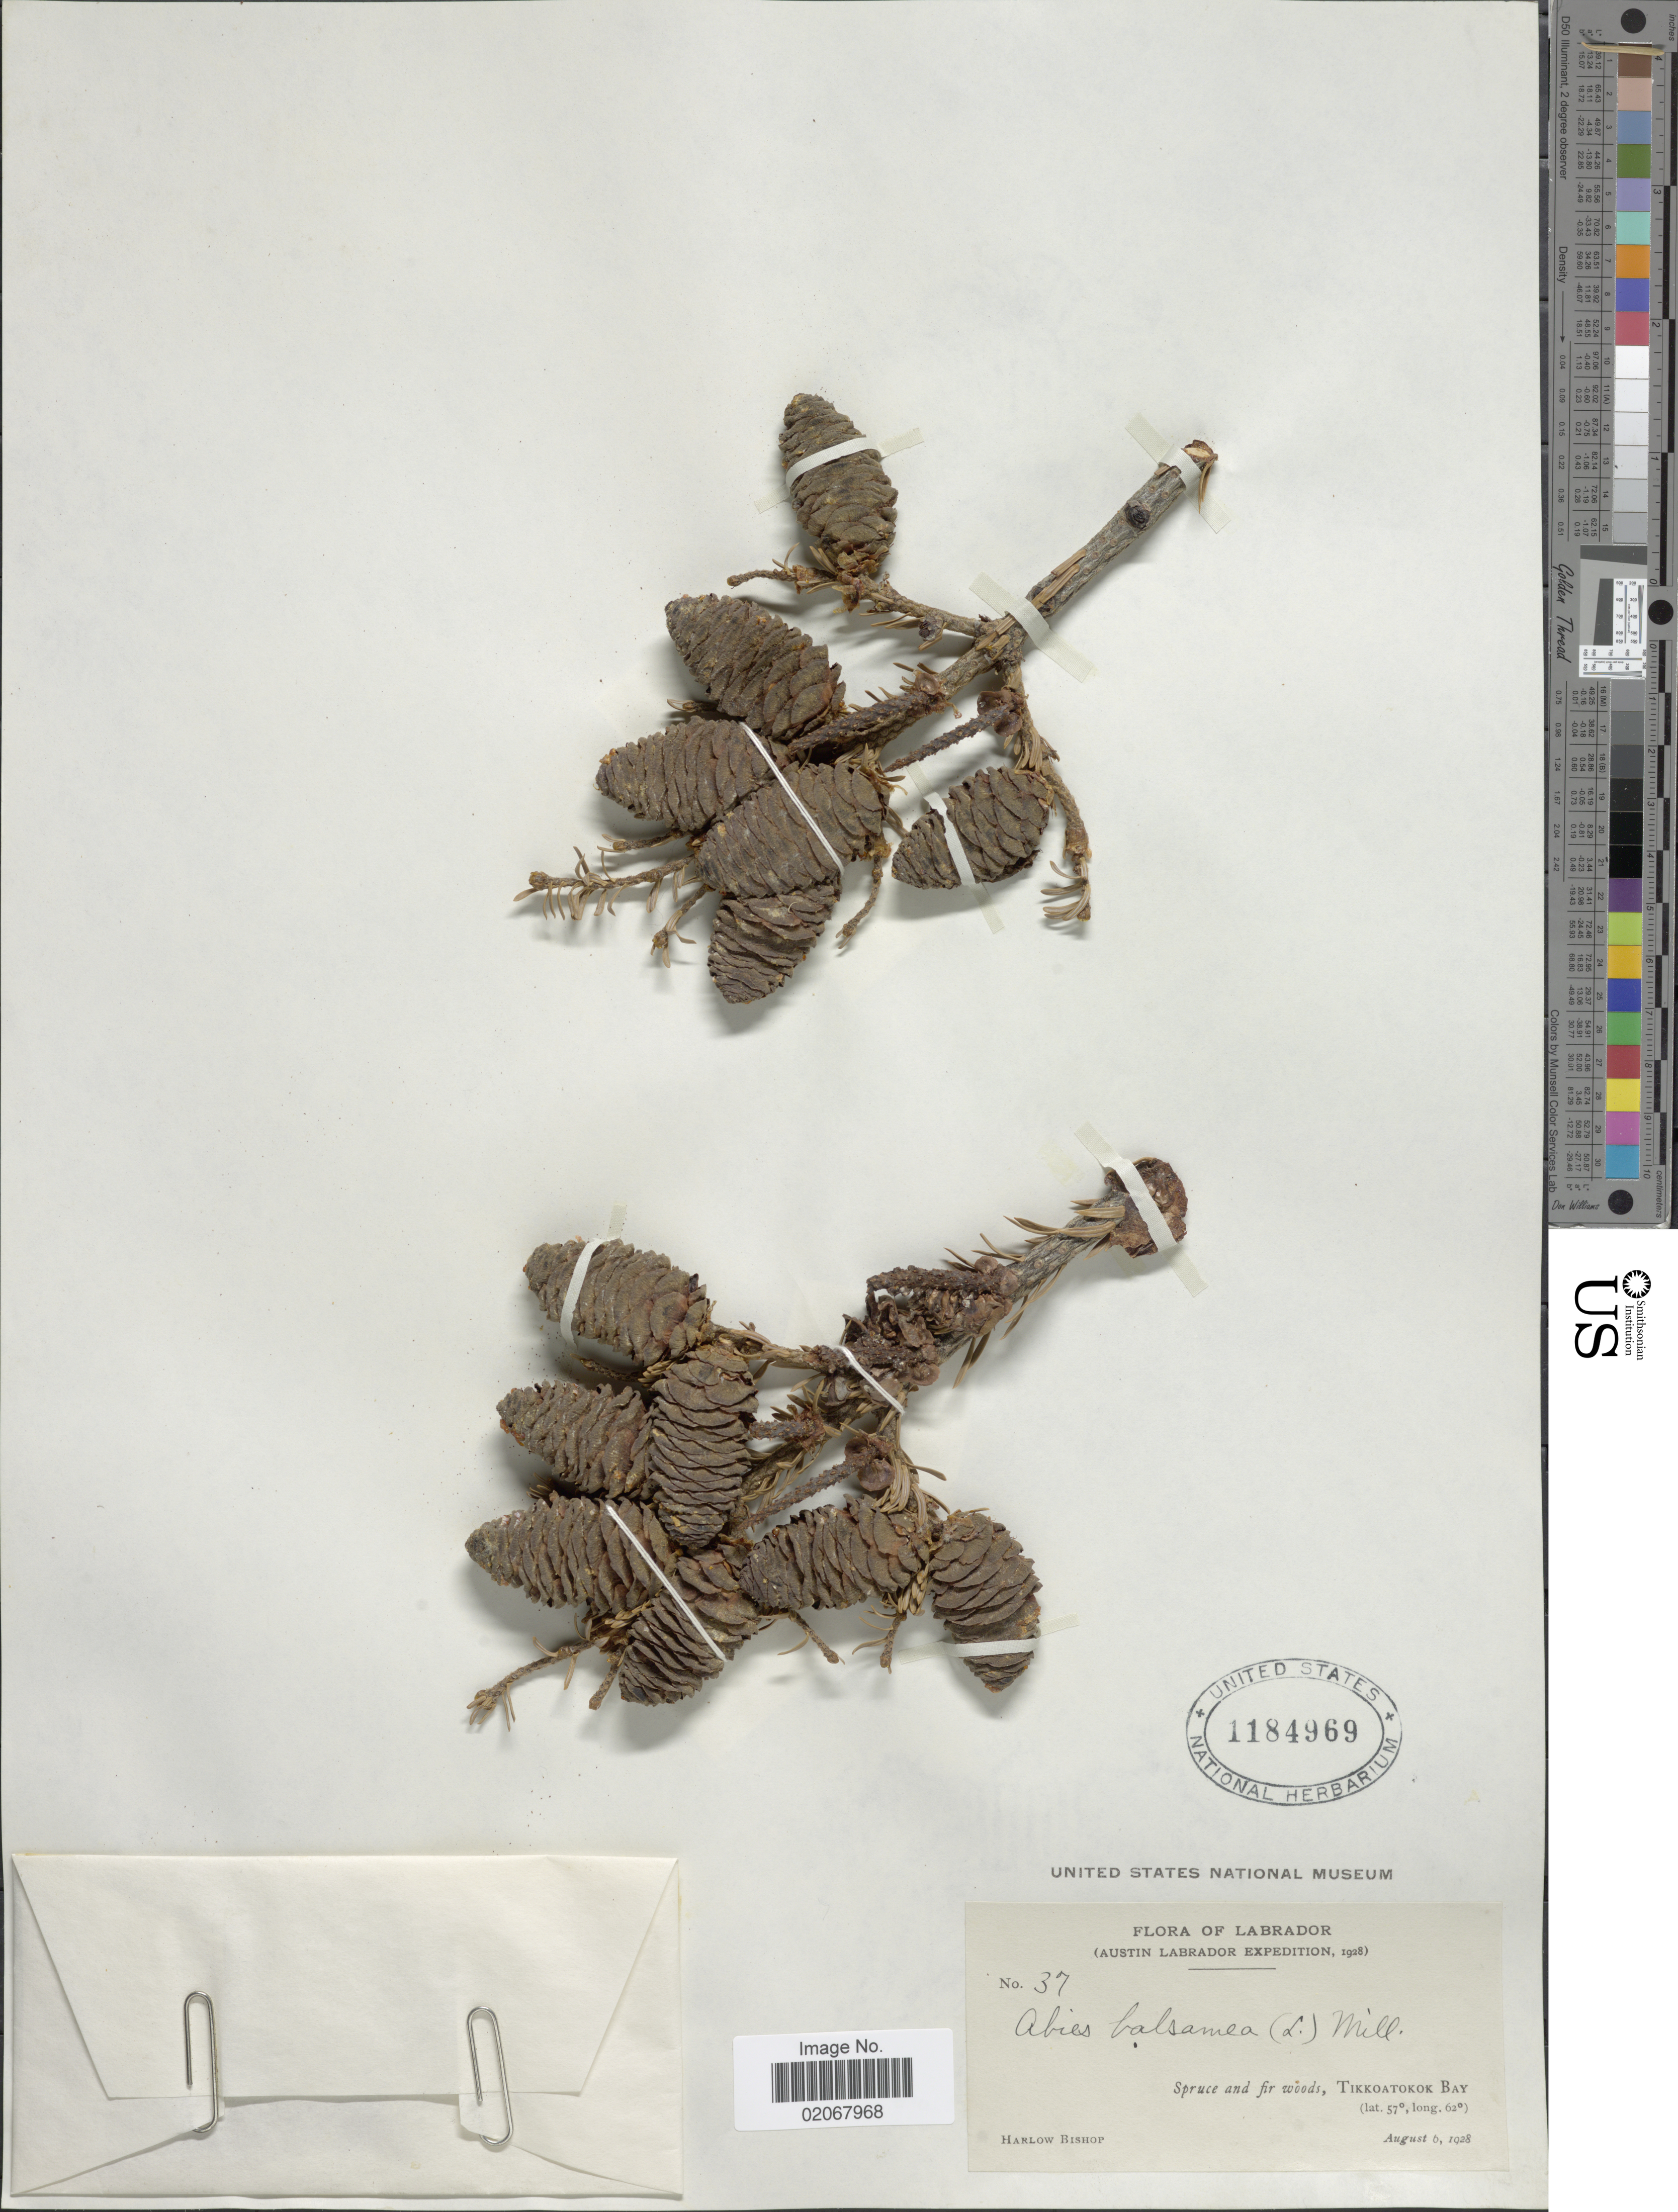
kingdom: Plantae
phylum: Tracheophyta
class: Pinopsida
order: Pinales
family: Pinaceae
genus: Abies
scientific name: Abies balsamea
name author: (L.) Mill.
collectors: H. Bishop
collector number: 37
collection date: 1928-08-06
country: Canada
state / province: Newfoundland and Labrador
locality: Labrador, Spruce and fr woods, Tikkoatokok Bay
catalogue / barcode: US 1184969